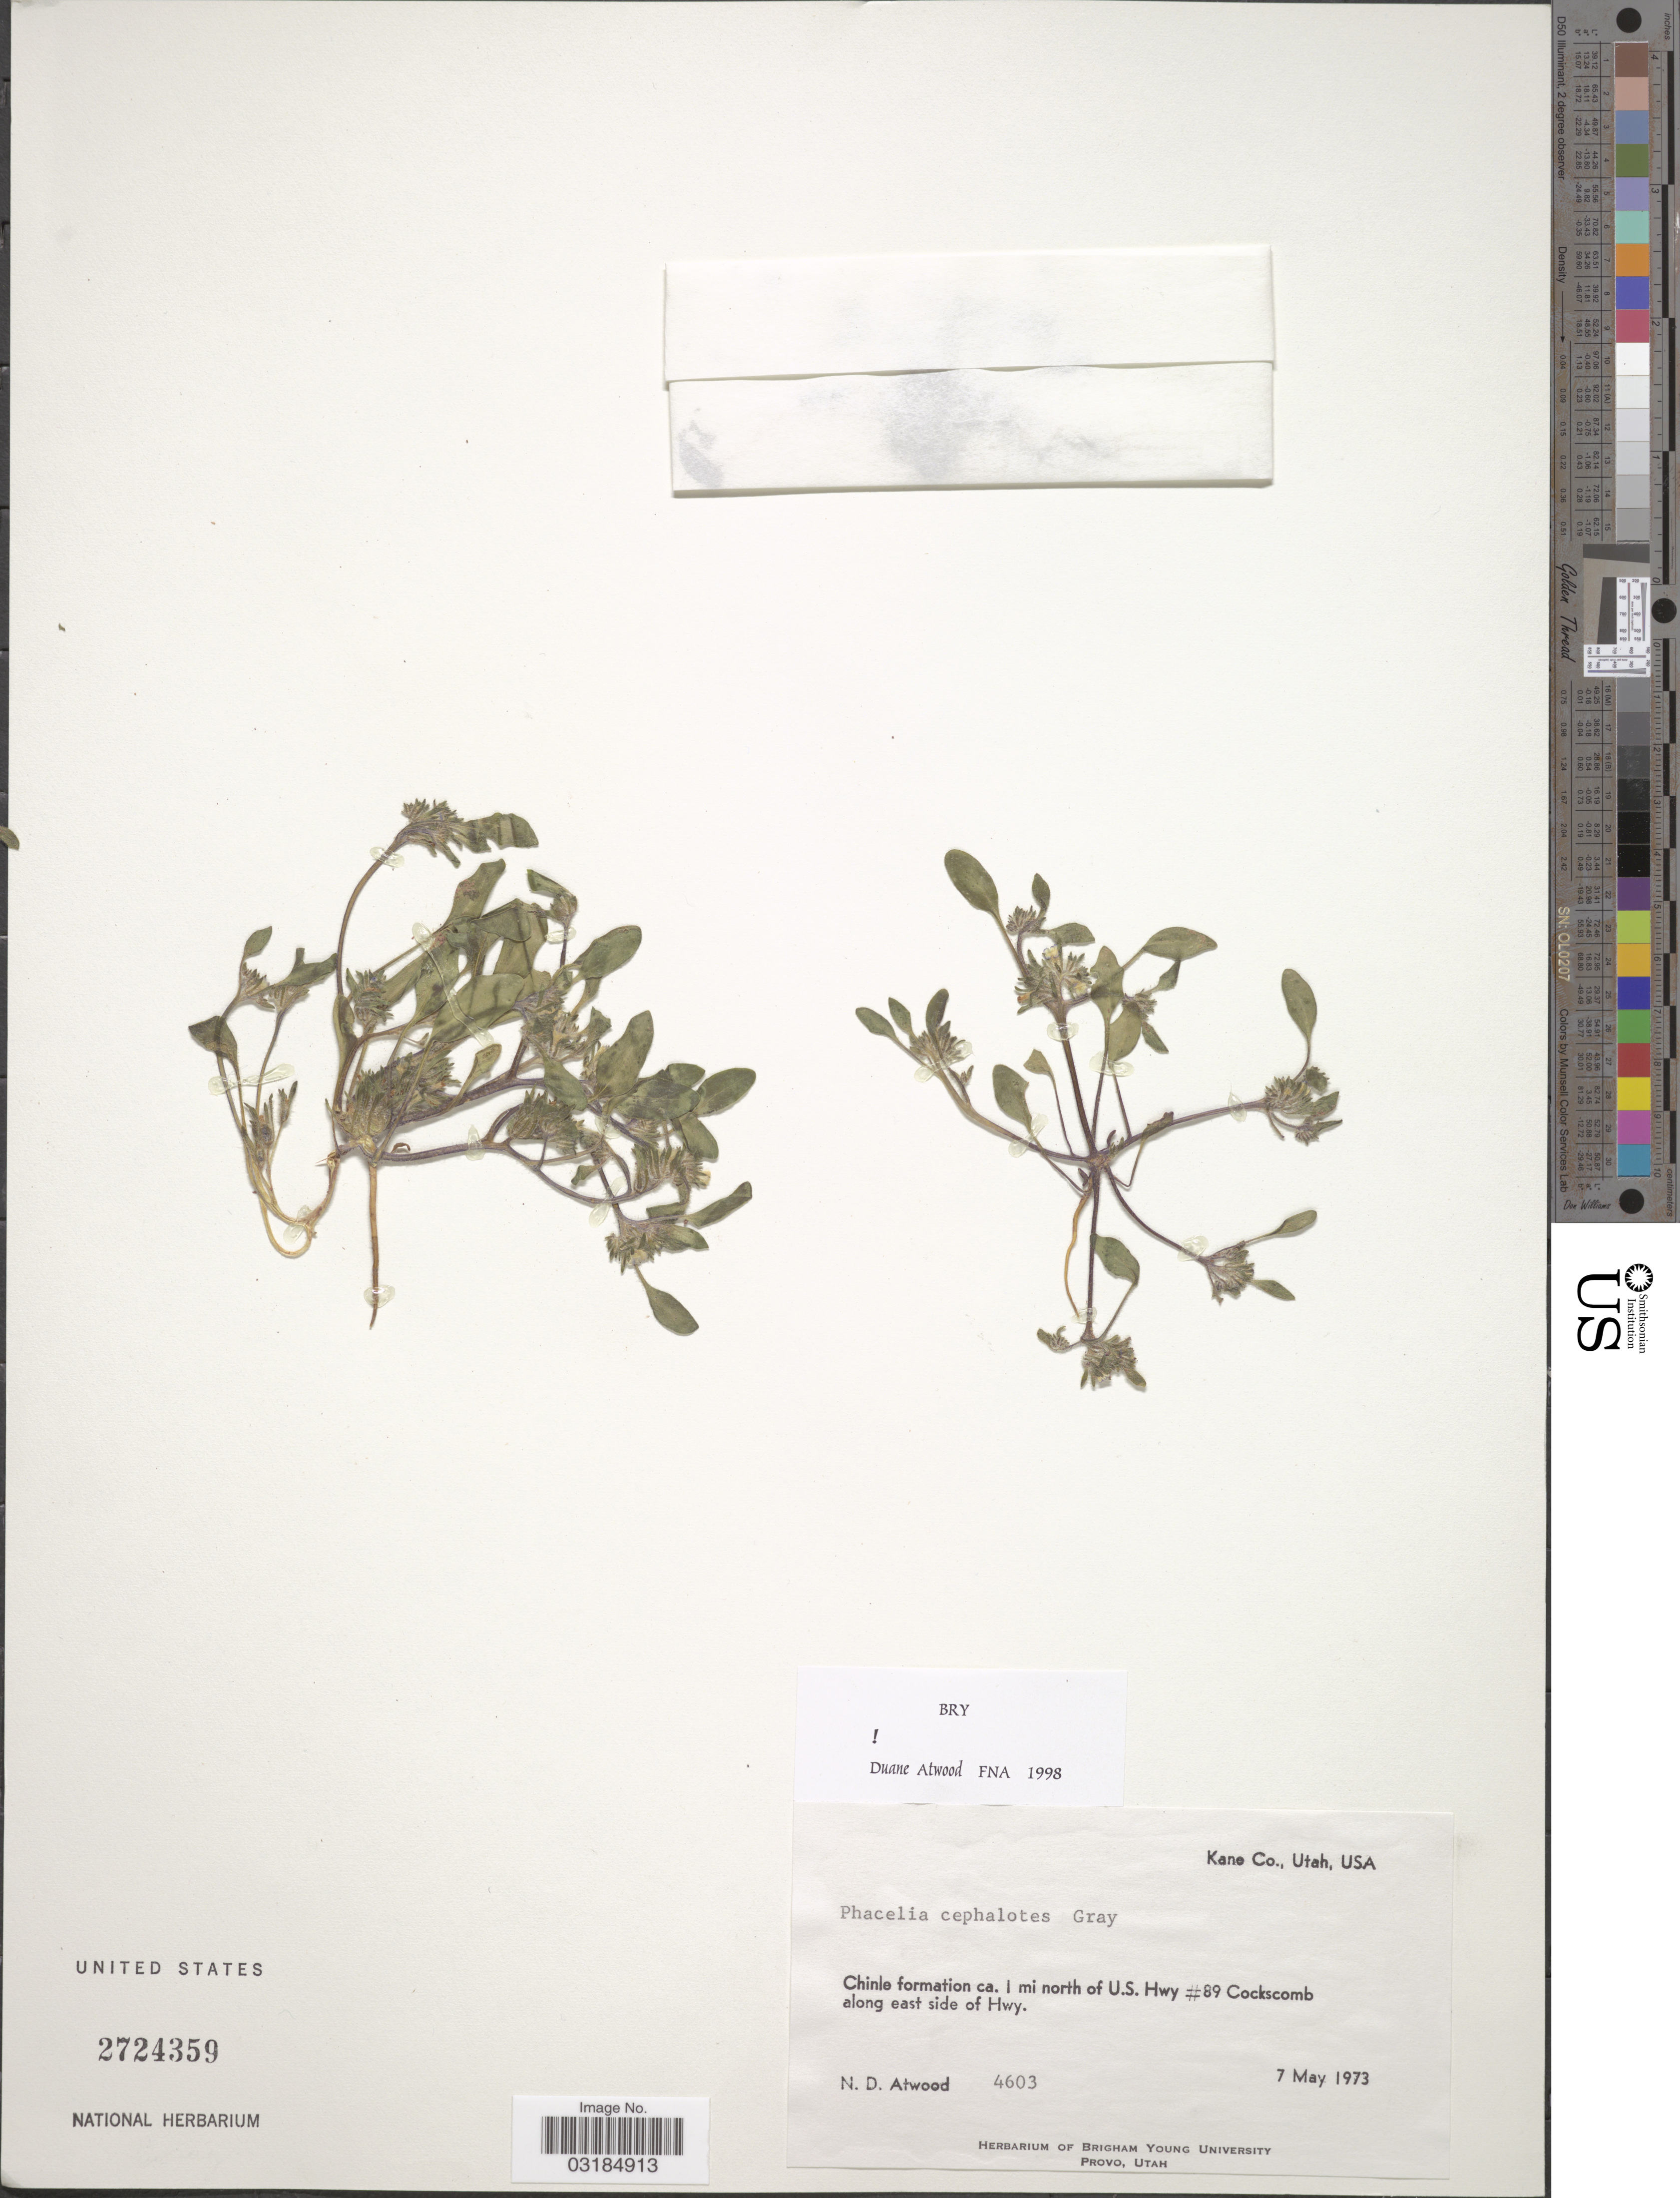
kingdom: Plantae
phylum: Tracheophyta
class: Magnoliopsida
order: Boraginales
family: Hydrophyllaceae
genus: Phacelia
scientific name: Phacelia cephalotes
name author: A. Gray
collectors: N. Atwood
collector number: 4603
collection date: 1973-05-07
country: United States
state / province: Utah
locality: Kane Co. Chinle formation ca. 1 mi north of U.S. Hwy #89 Cockscomb along east side of Hwy.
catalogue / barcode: US 2724359